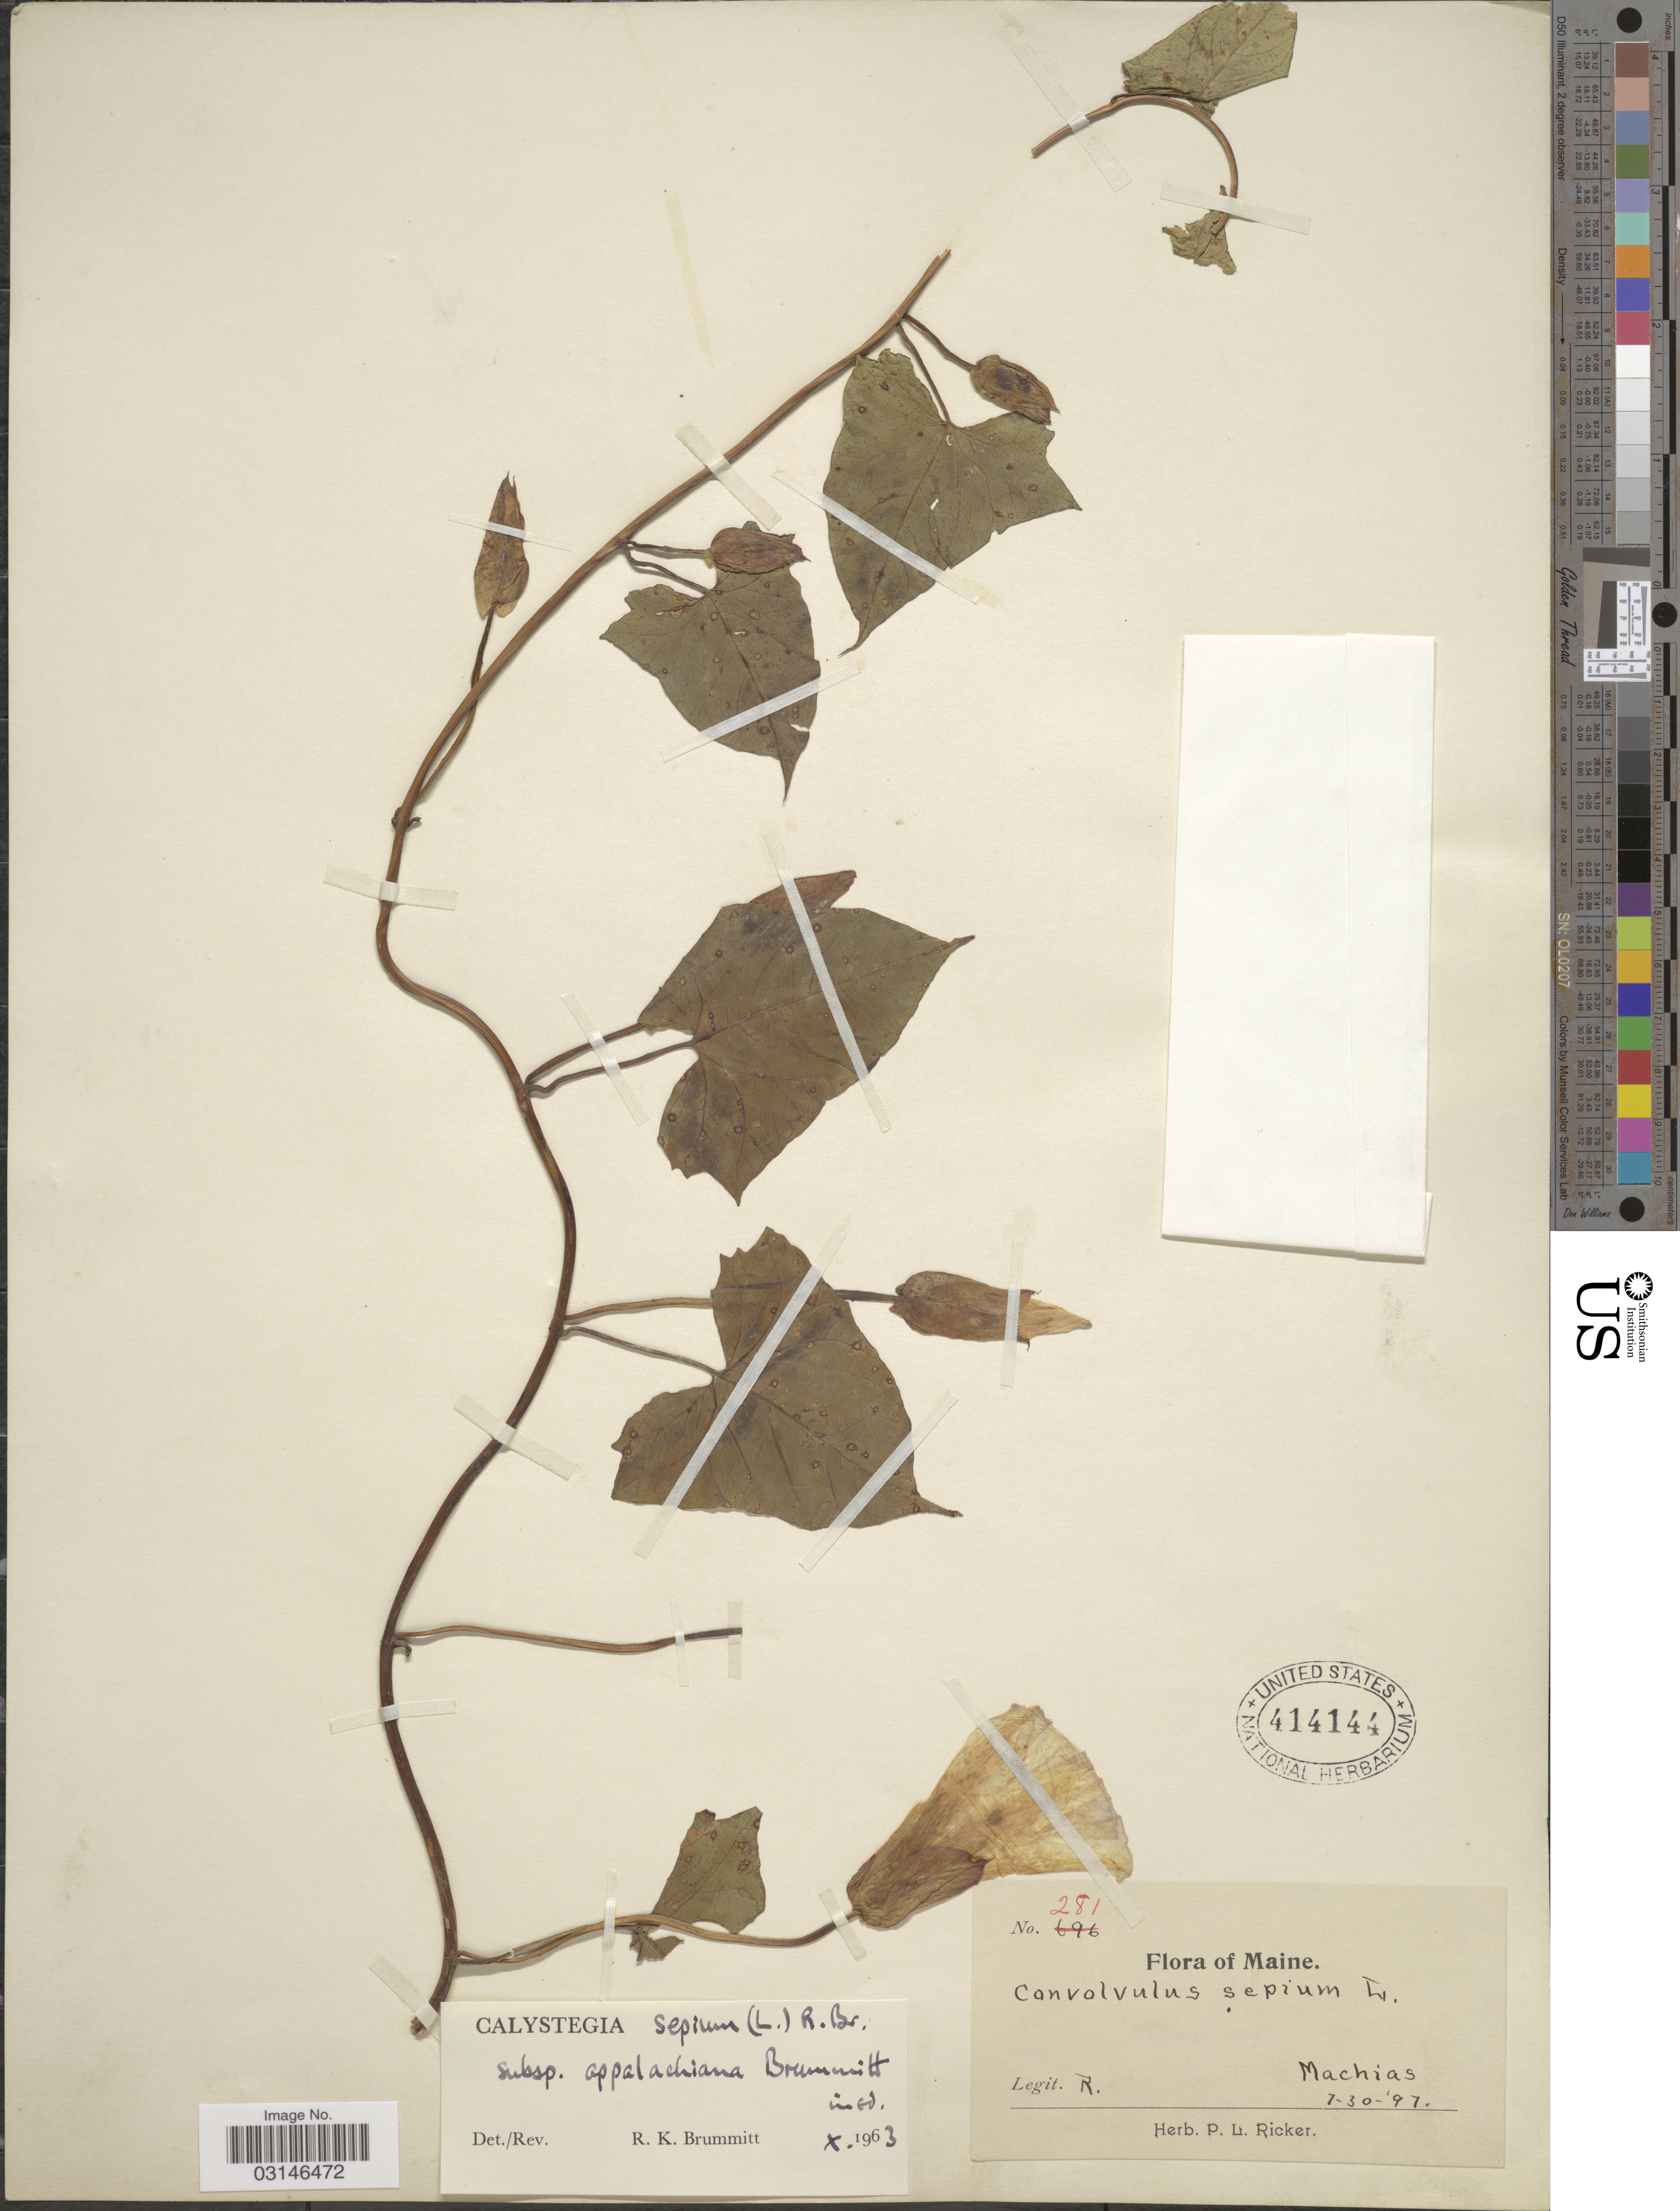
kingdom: Plantae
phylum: Tracheophyta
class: Magnoliopsida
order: Solanales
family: Convolvulaceae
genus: Calystegia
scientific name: Calystegia sepium subsp. appalachiana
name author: Brummitt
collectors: P. Ricker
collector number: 281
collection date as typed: Transcribed d/m/y: 30/7/97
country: United States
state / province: Maine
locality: Maine, Machias.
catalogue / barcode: US 414144